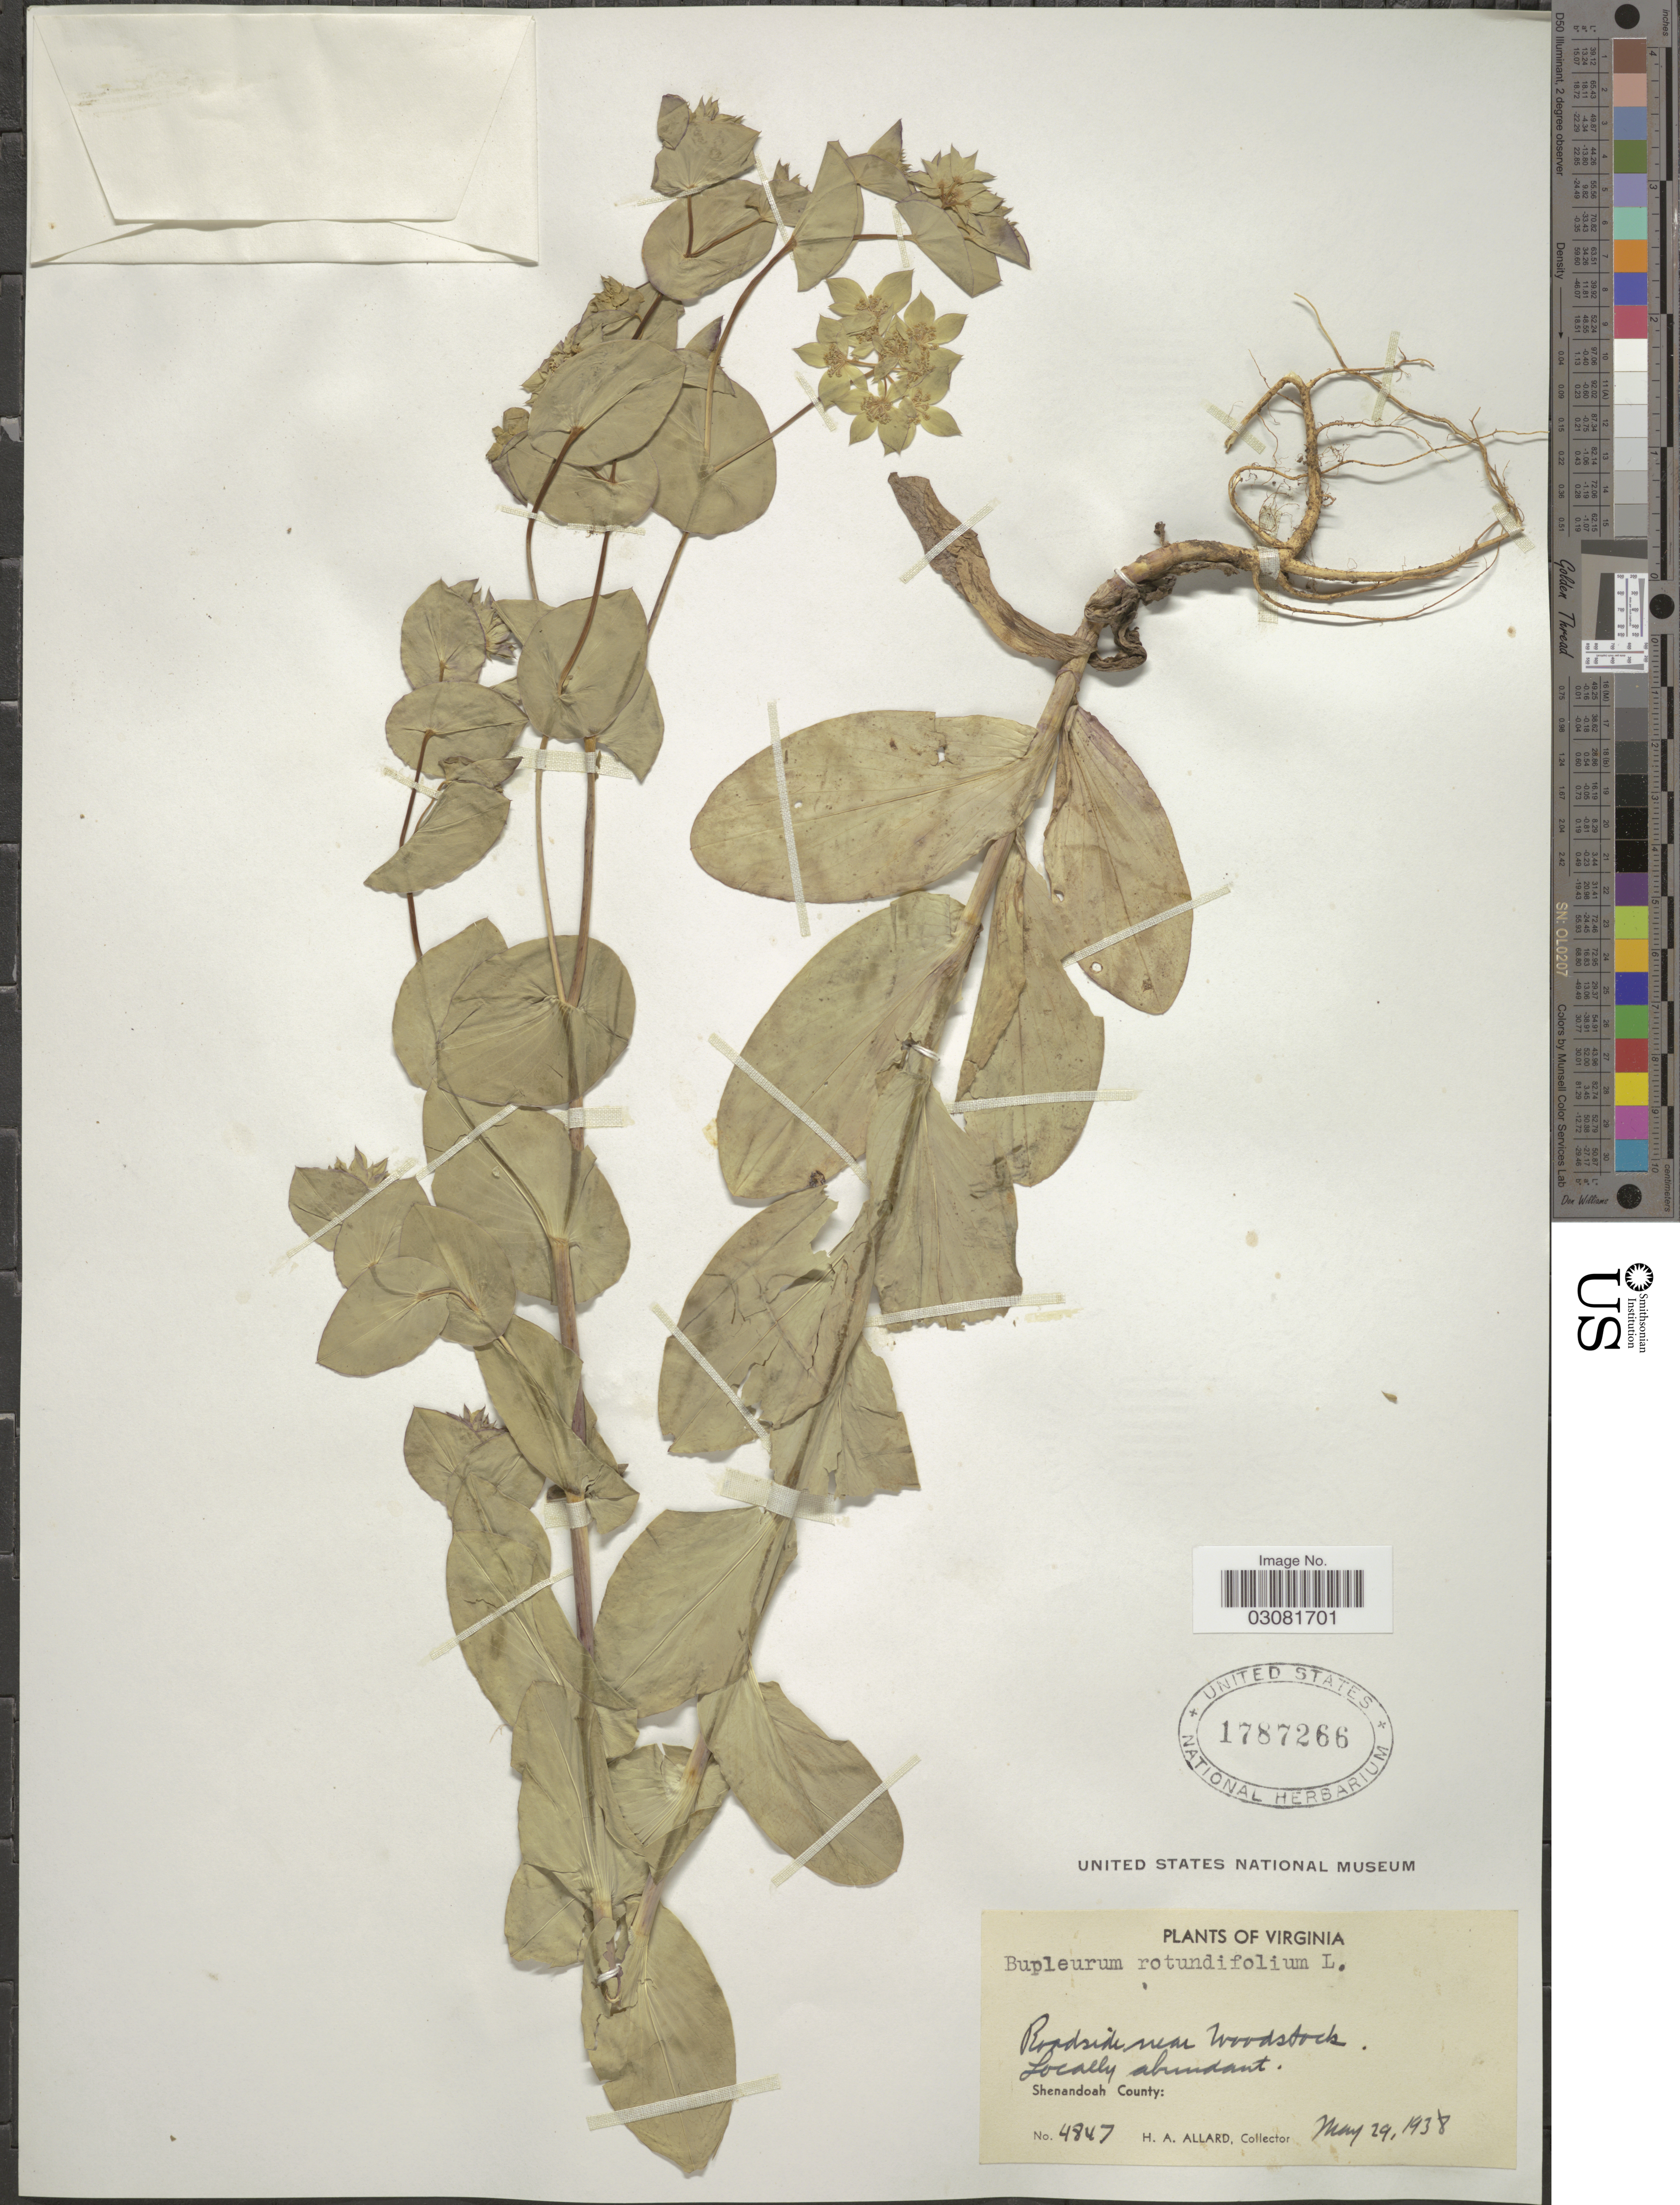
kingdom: Plantae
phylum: Tracheophyta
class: Magnoliopsida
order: Apiales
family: Apiaceae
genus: Bupleurum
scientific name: Bupleurum rotundifolium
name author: L.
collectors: H. A. Allard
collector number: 4847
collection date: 1938-05-29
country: United States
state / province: Virginia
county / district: Shenandoah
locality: Shenandoah County.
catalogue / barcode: US 1787266